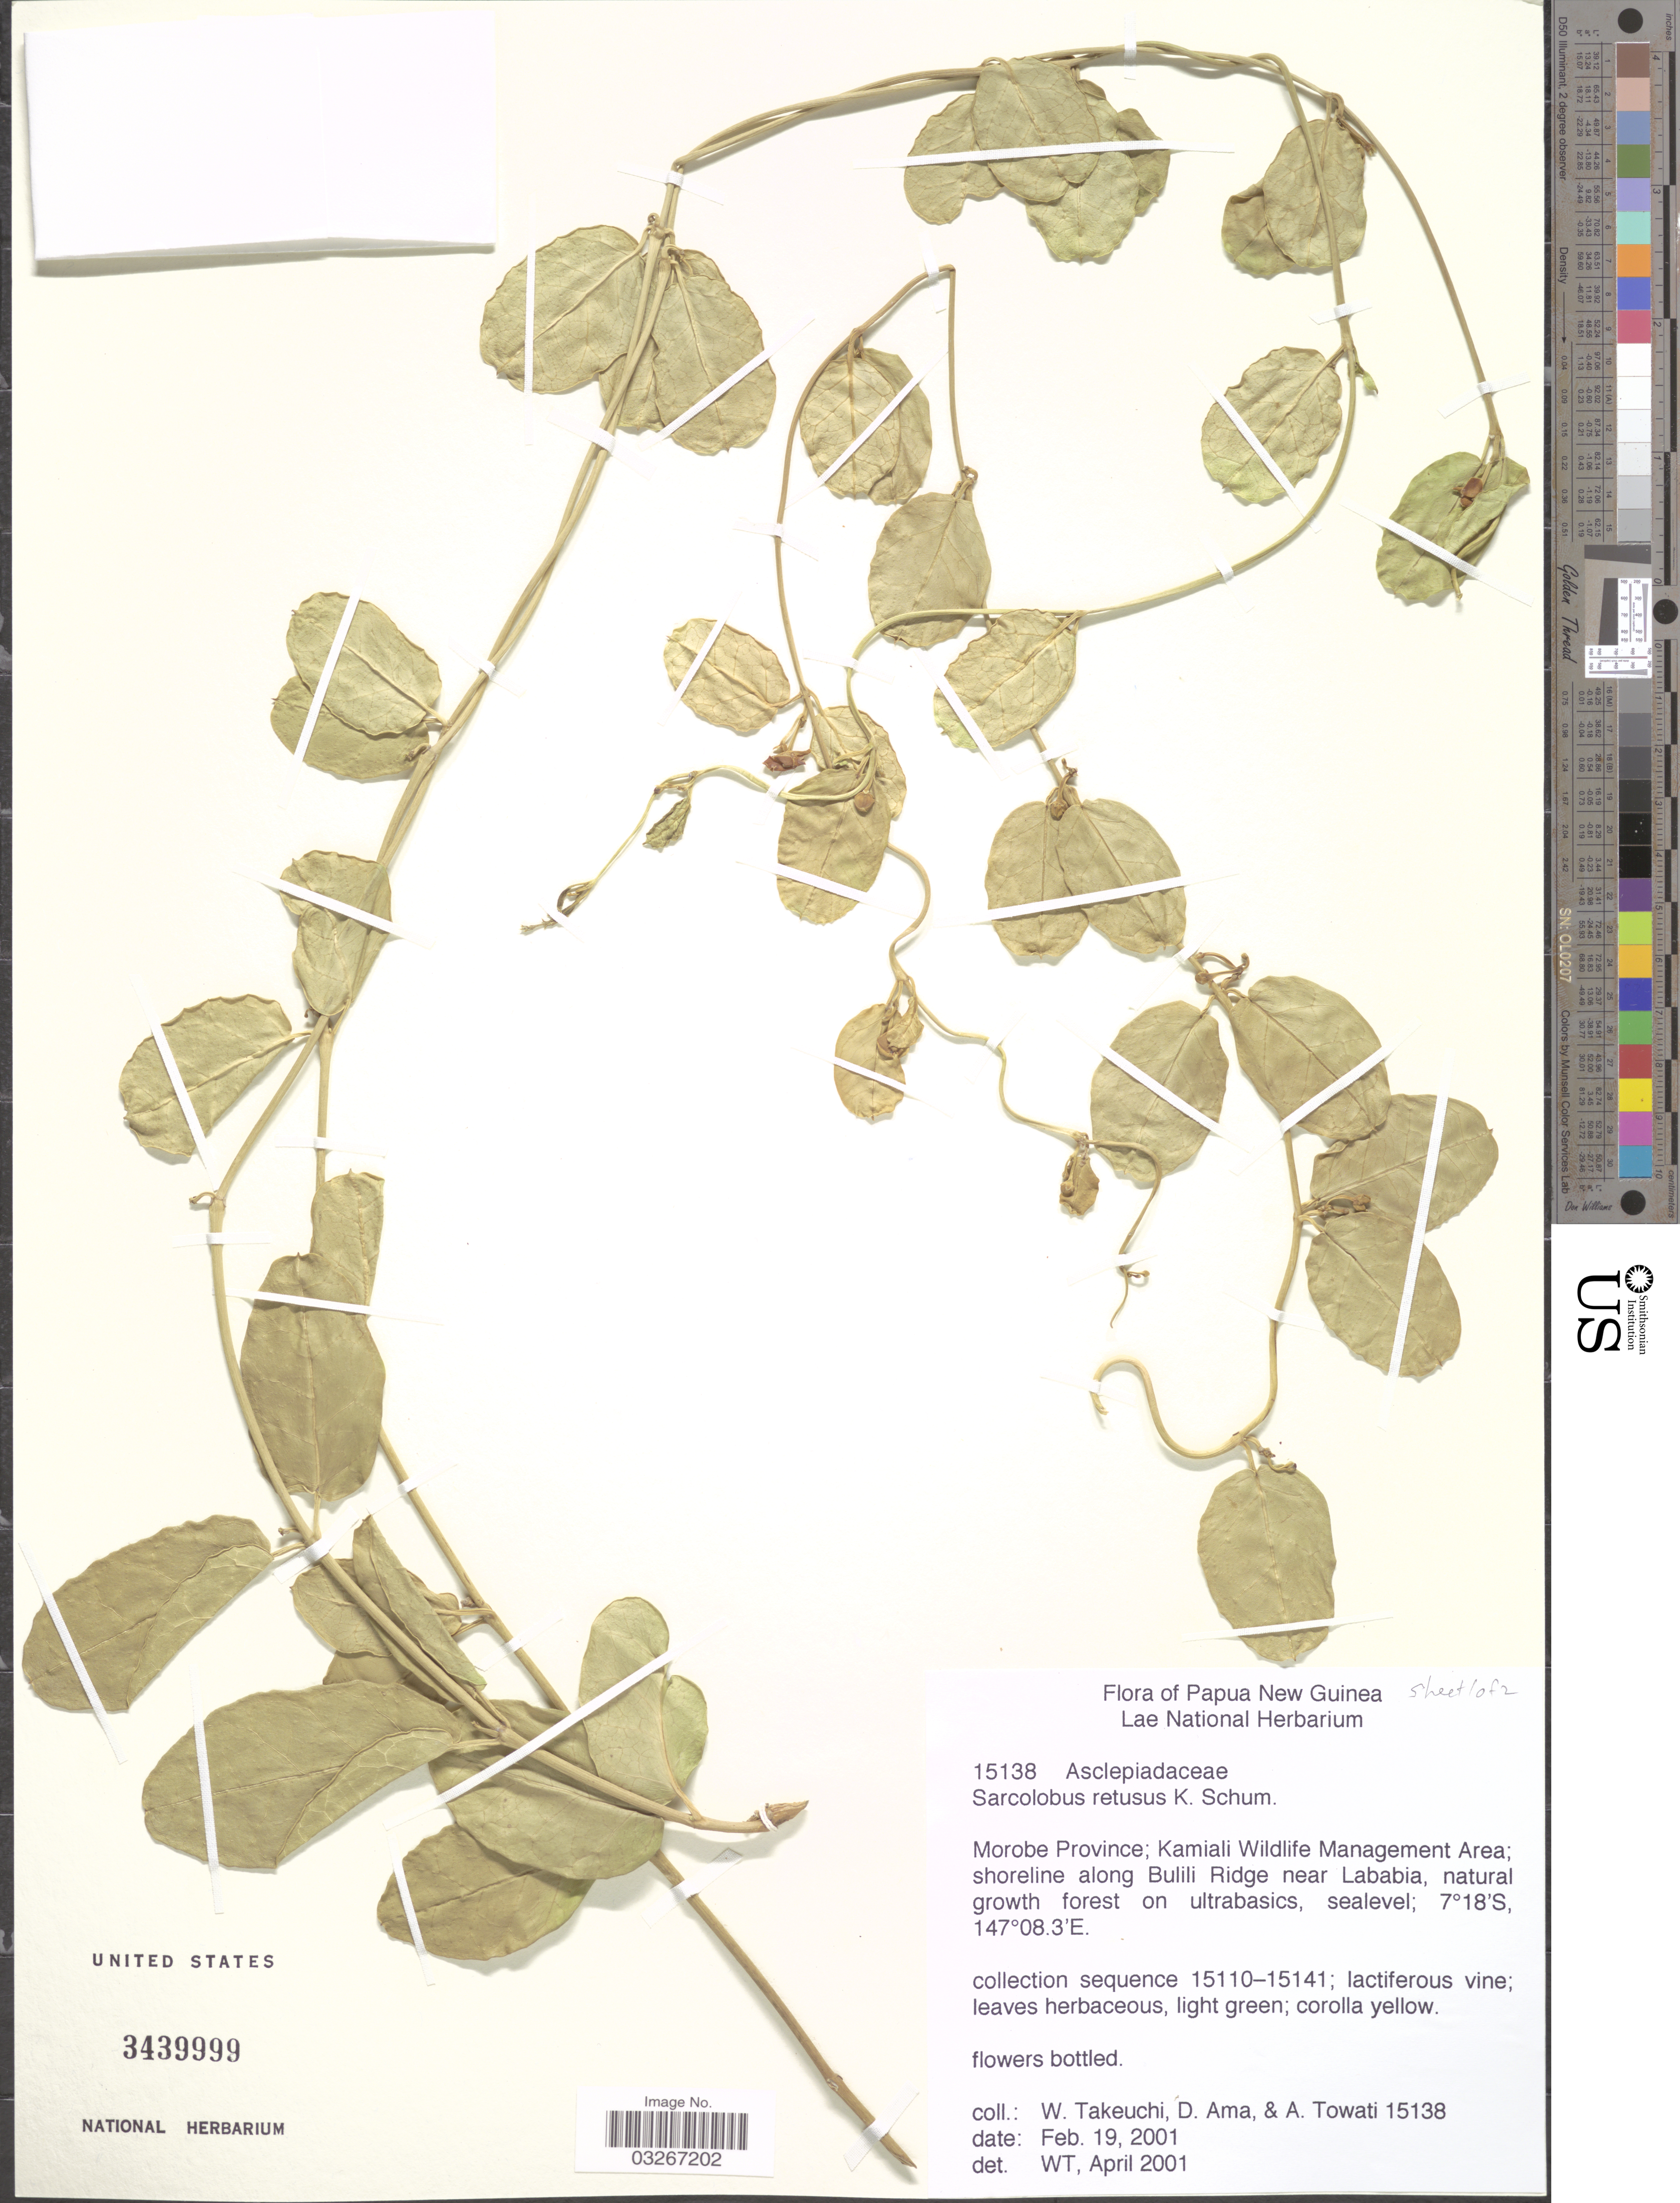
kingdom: Plantae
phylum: Tracheophyta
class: Magnoliopsida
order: Gentianales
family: Apocynaceae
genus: Sarcolobus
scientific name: Sarcolobus retusus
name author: K. Schum.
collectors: W. Takeuchi, D. Ama & A. Towati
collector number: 15138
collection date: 2001-02-19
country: Papua New Guinea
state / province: Morobe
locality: Kamiali Wildlife Management Area; shoreline along Bulili Ridge near Lababia.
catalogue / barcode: US 3439999